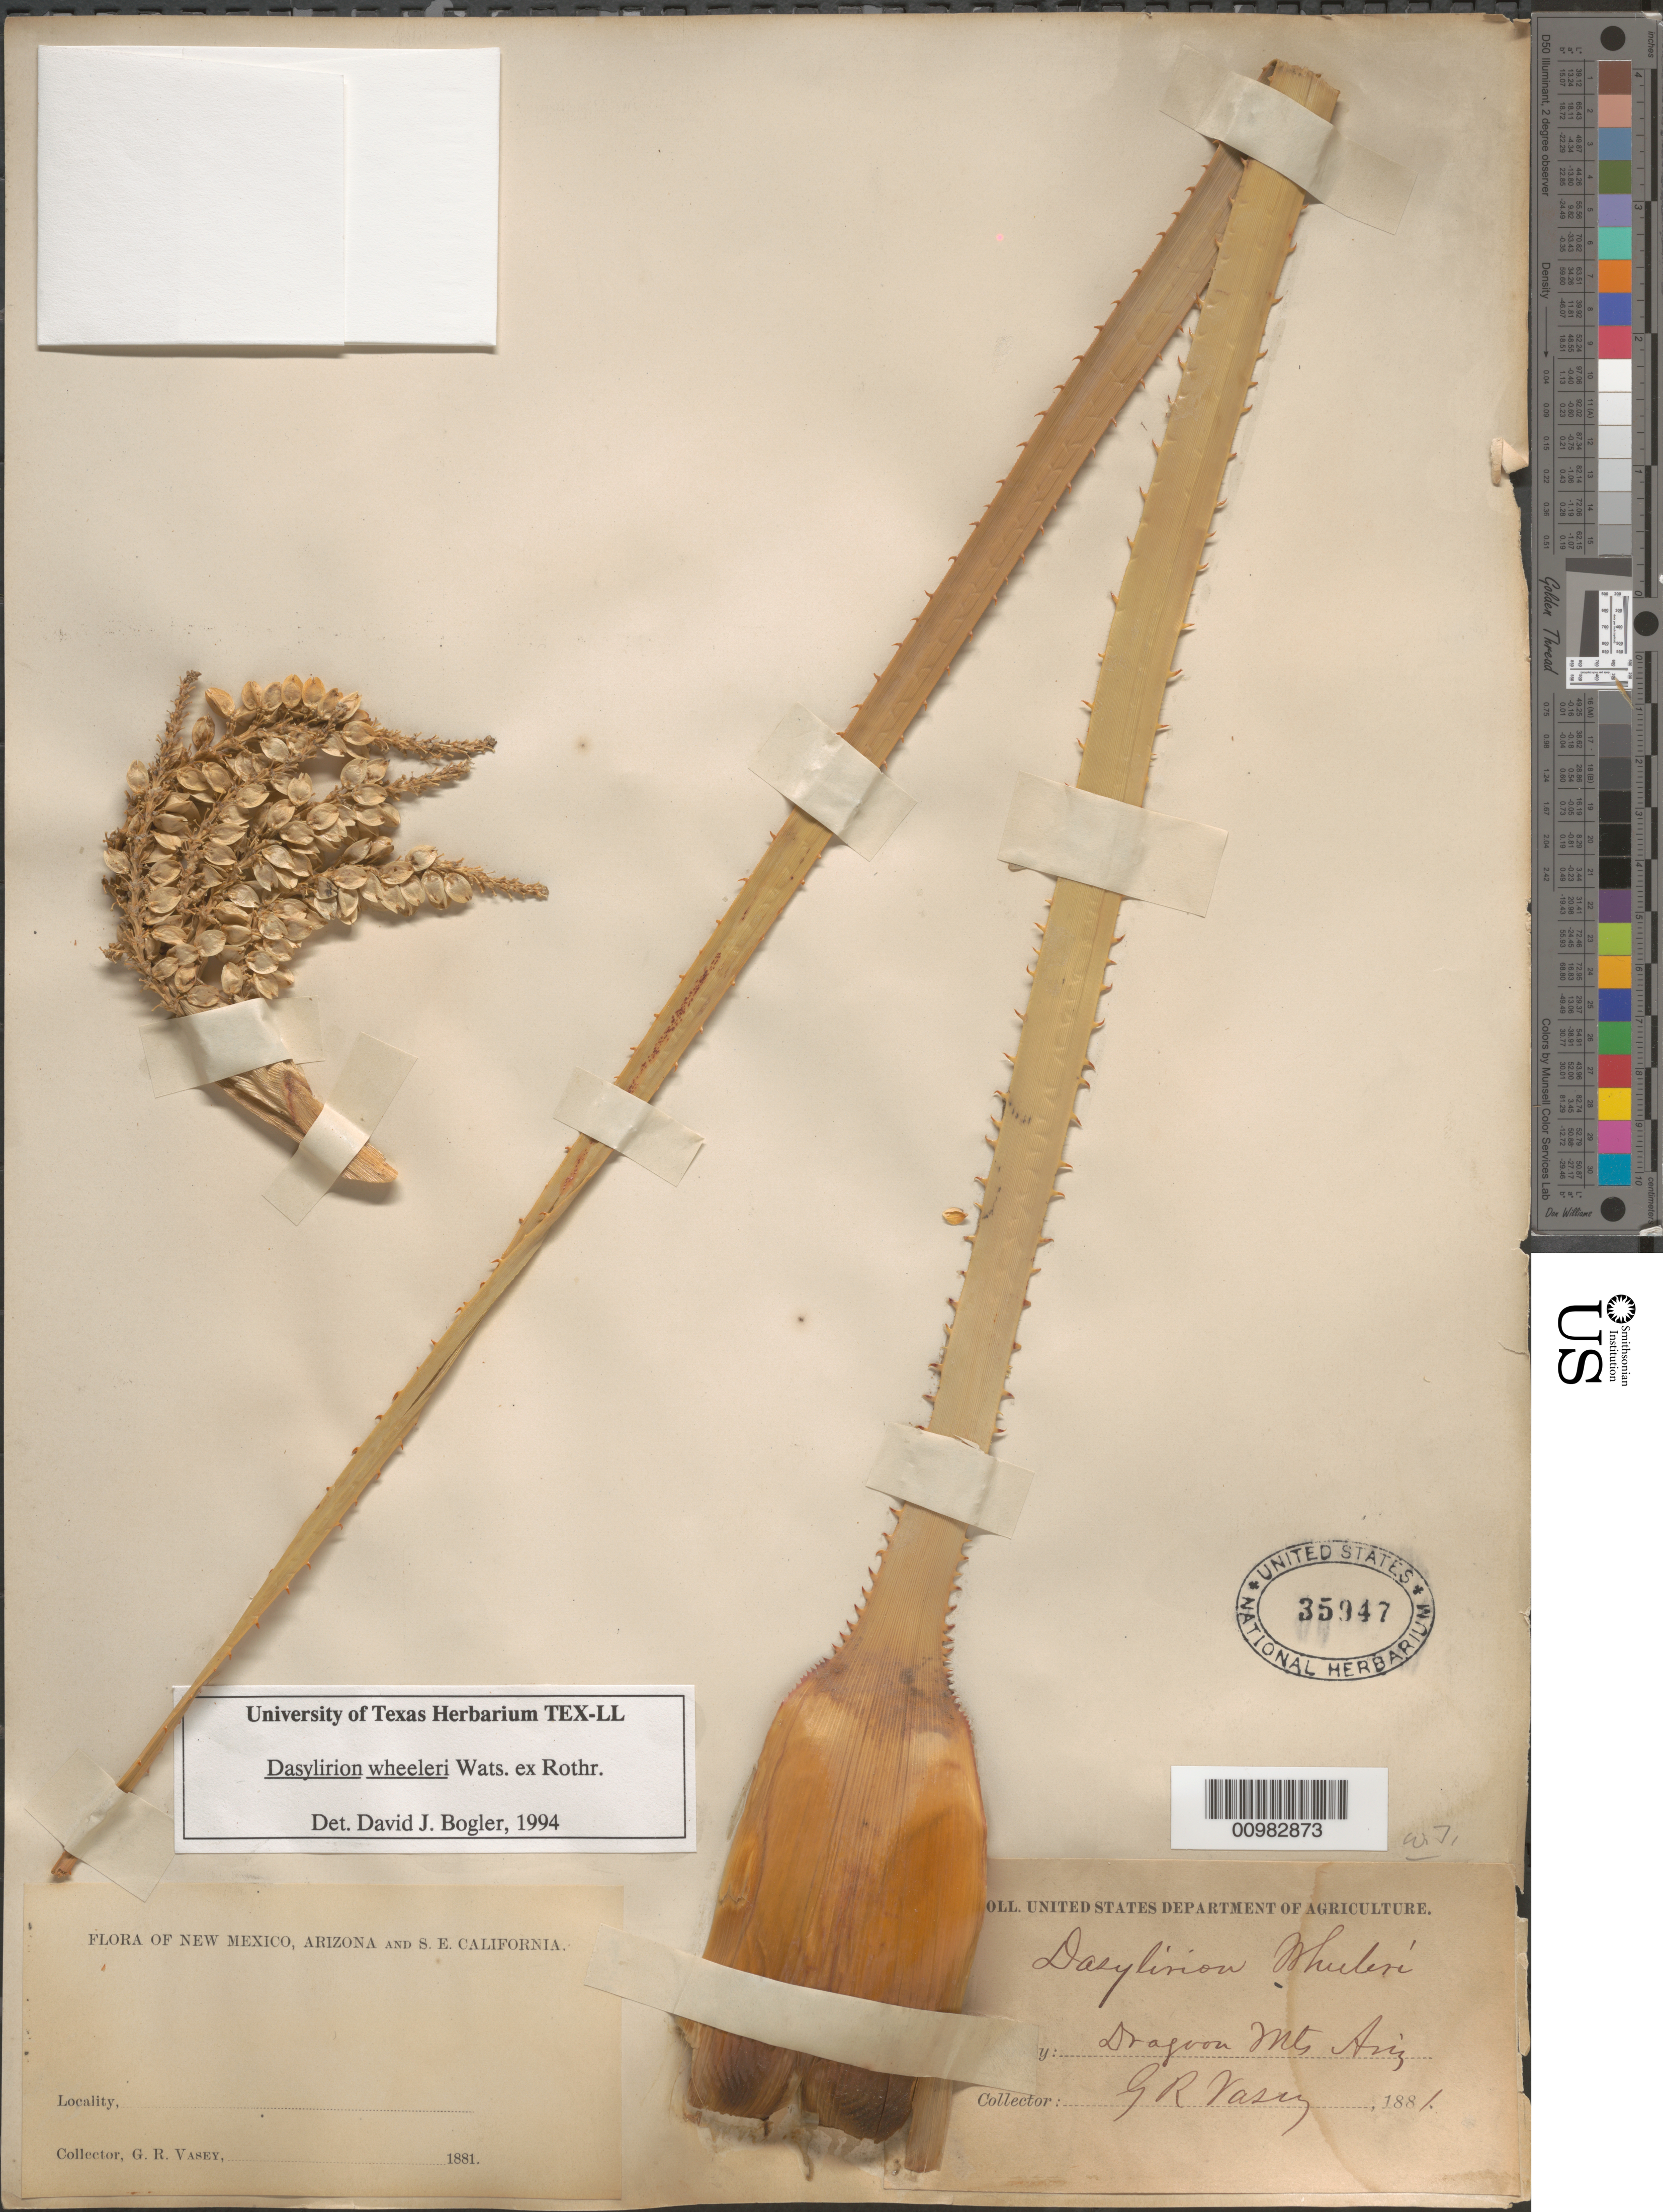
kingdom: Plantae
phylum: Tracheophyta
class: Liliopsida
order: Asparagales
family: Asparagaceae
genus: Dasylirion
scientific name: Dasylirion wheeleri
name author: S. Watson ex Rothr.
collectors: G. Vasey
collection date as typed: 1881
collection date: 1881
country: United States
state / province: Arizona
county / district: Cochise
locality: Dragoon Mountains.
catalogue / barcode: US 35947